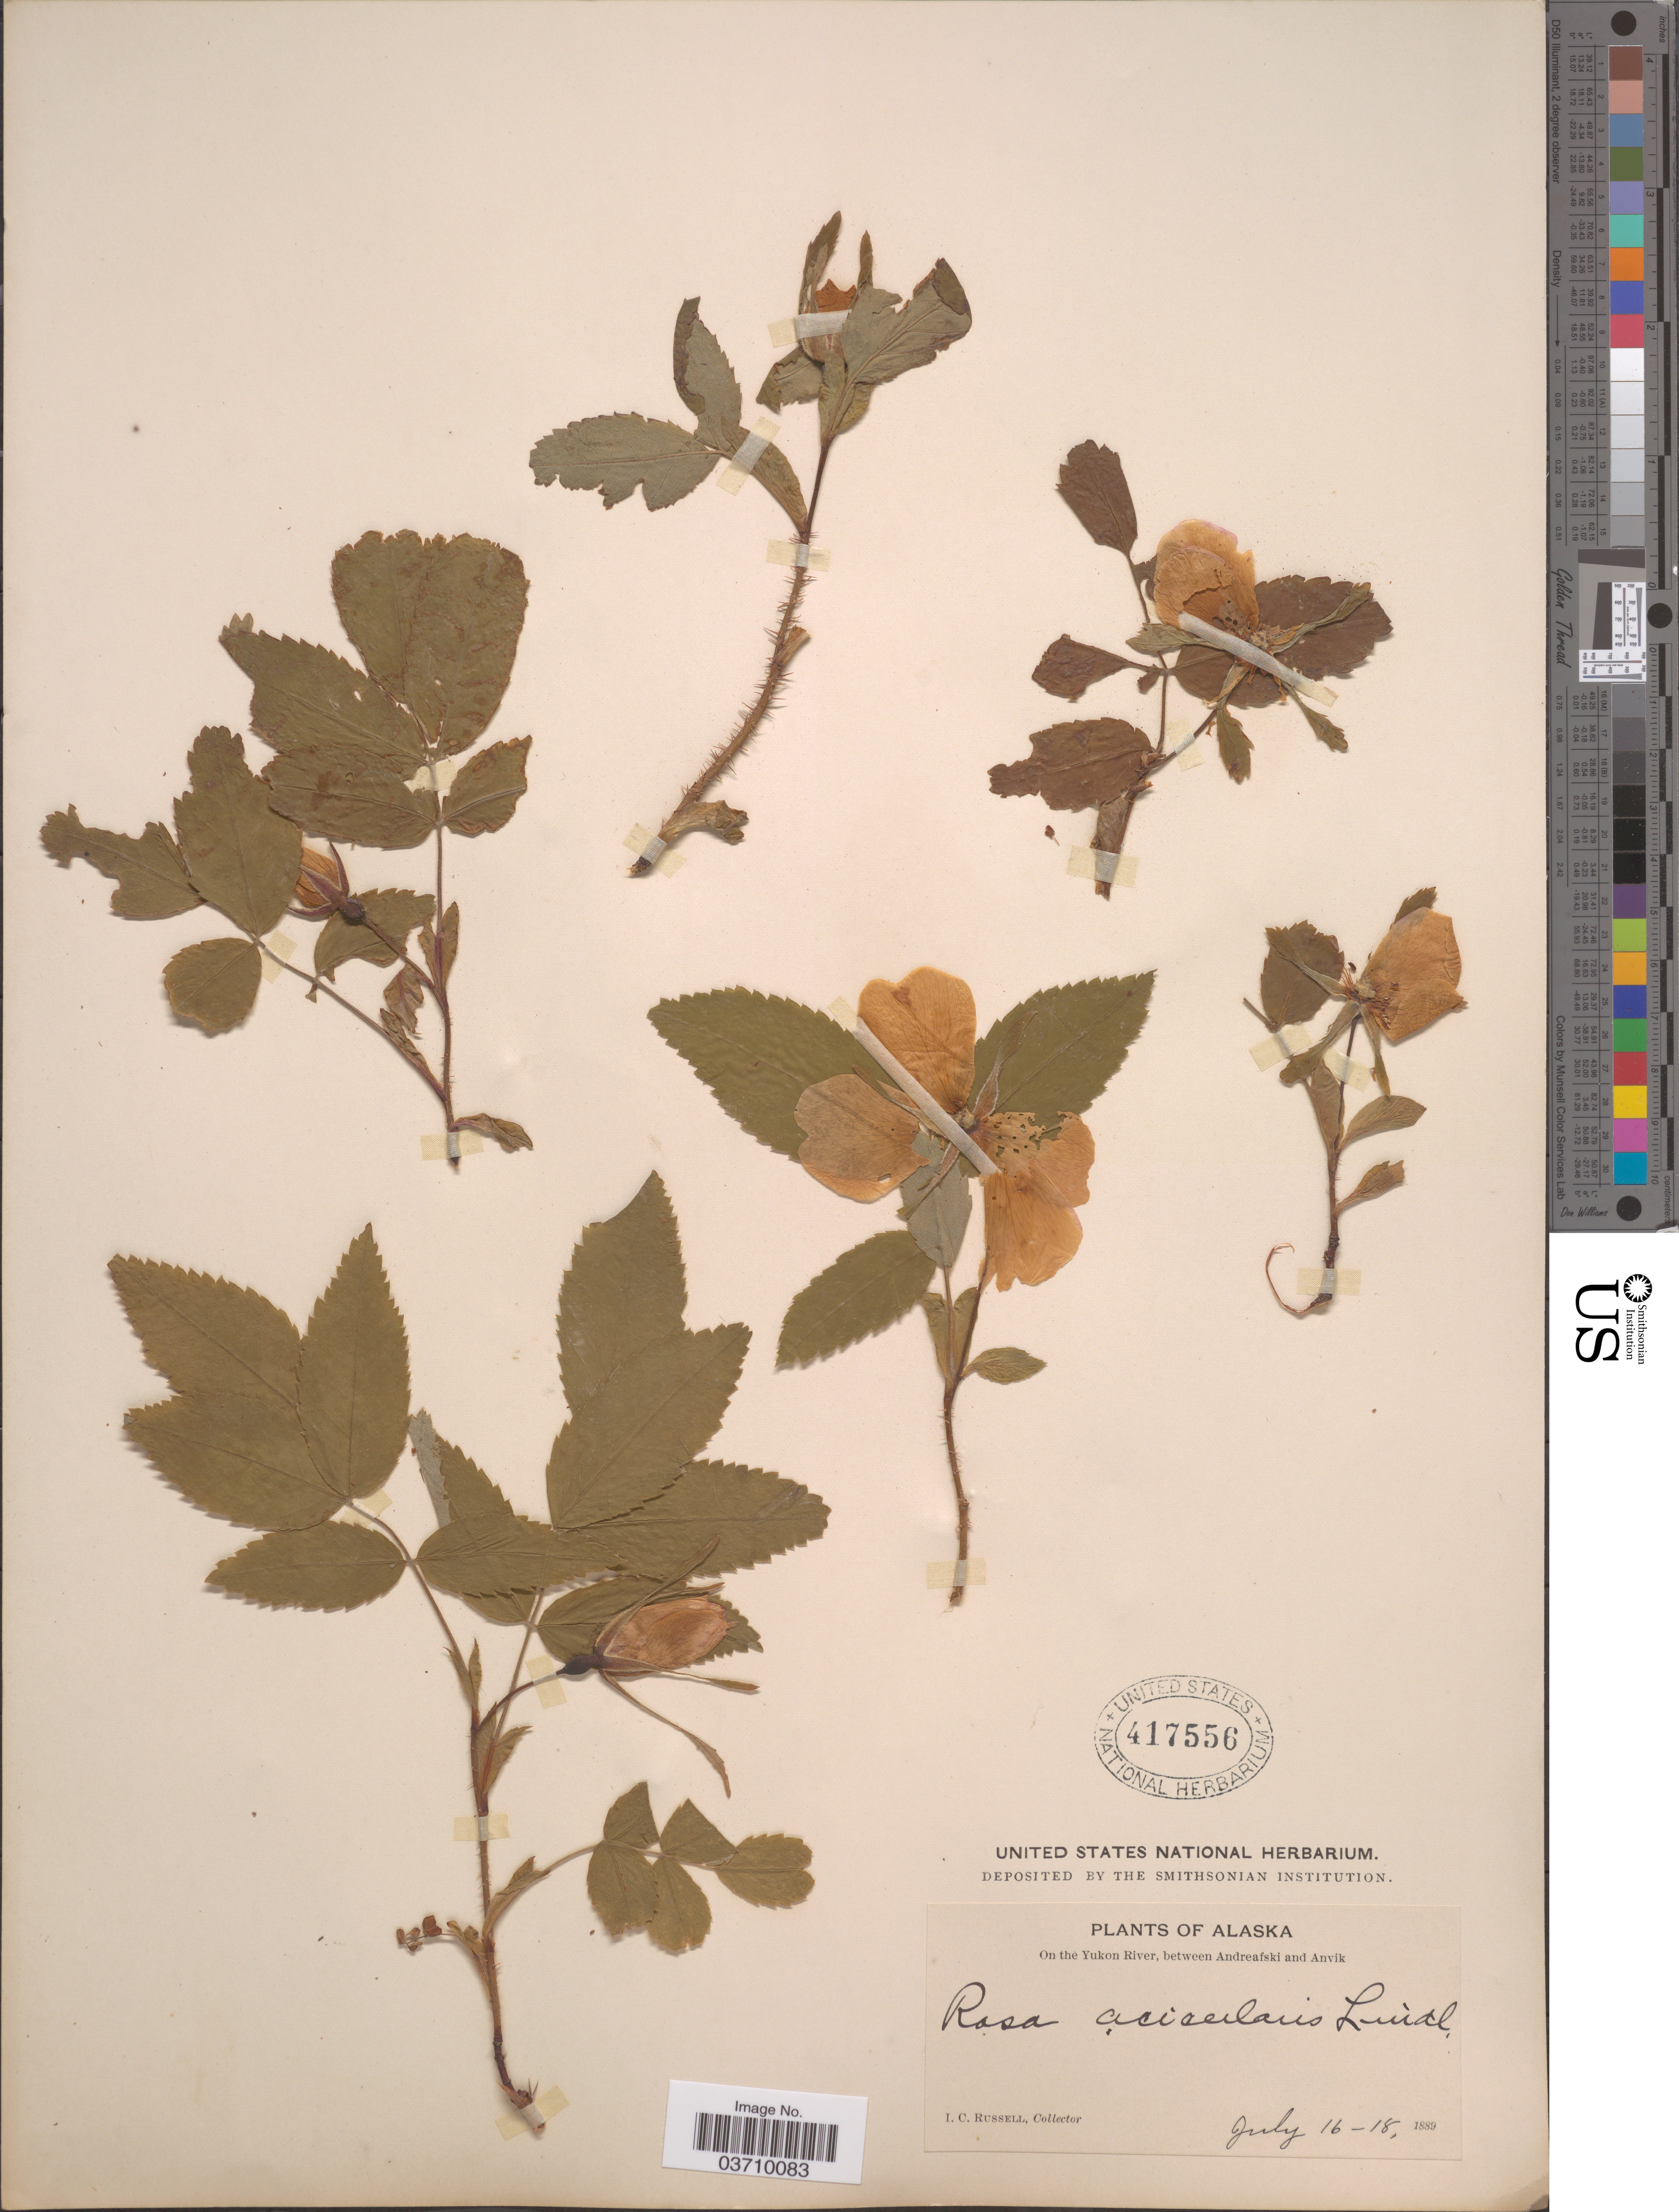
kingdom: Plantae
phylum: Tracheophyta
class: Magnoliopsida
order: Rosales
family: Rosaceae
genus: Rosa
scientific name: Rosa acicularis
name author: Lindl.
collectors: I. C. Russell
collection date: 1889-07-16/1889-07-18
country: United States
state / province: Alaska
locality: On the Yukon River, between Andreafski and Anvik.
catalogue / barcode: US 417556